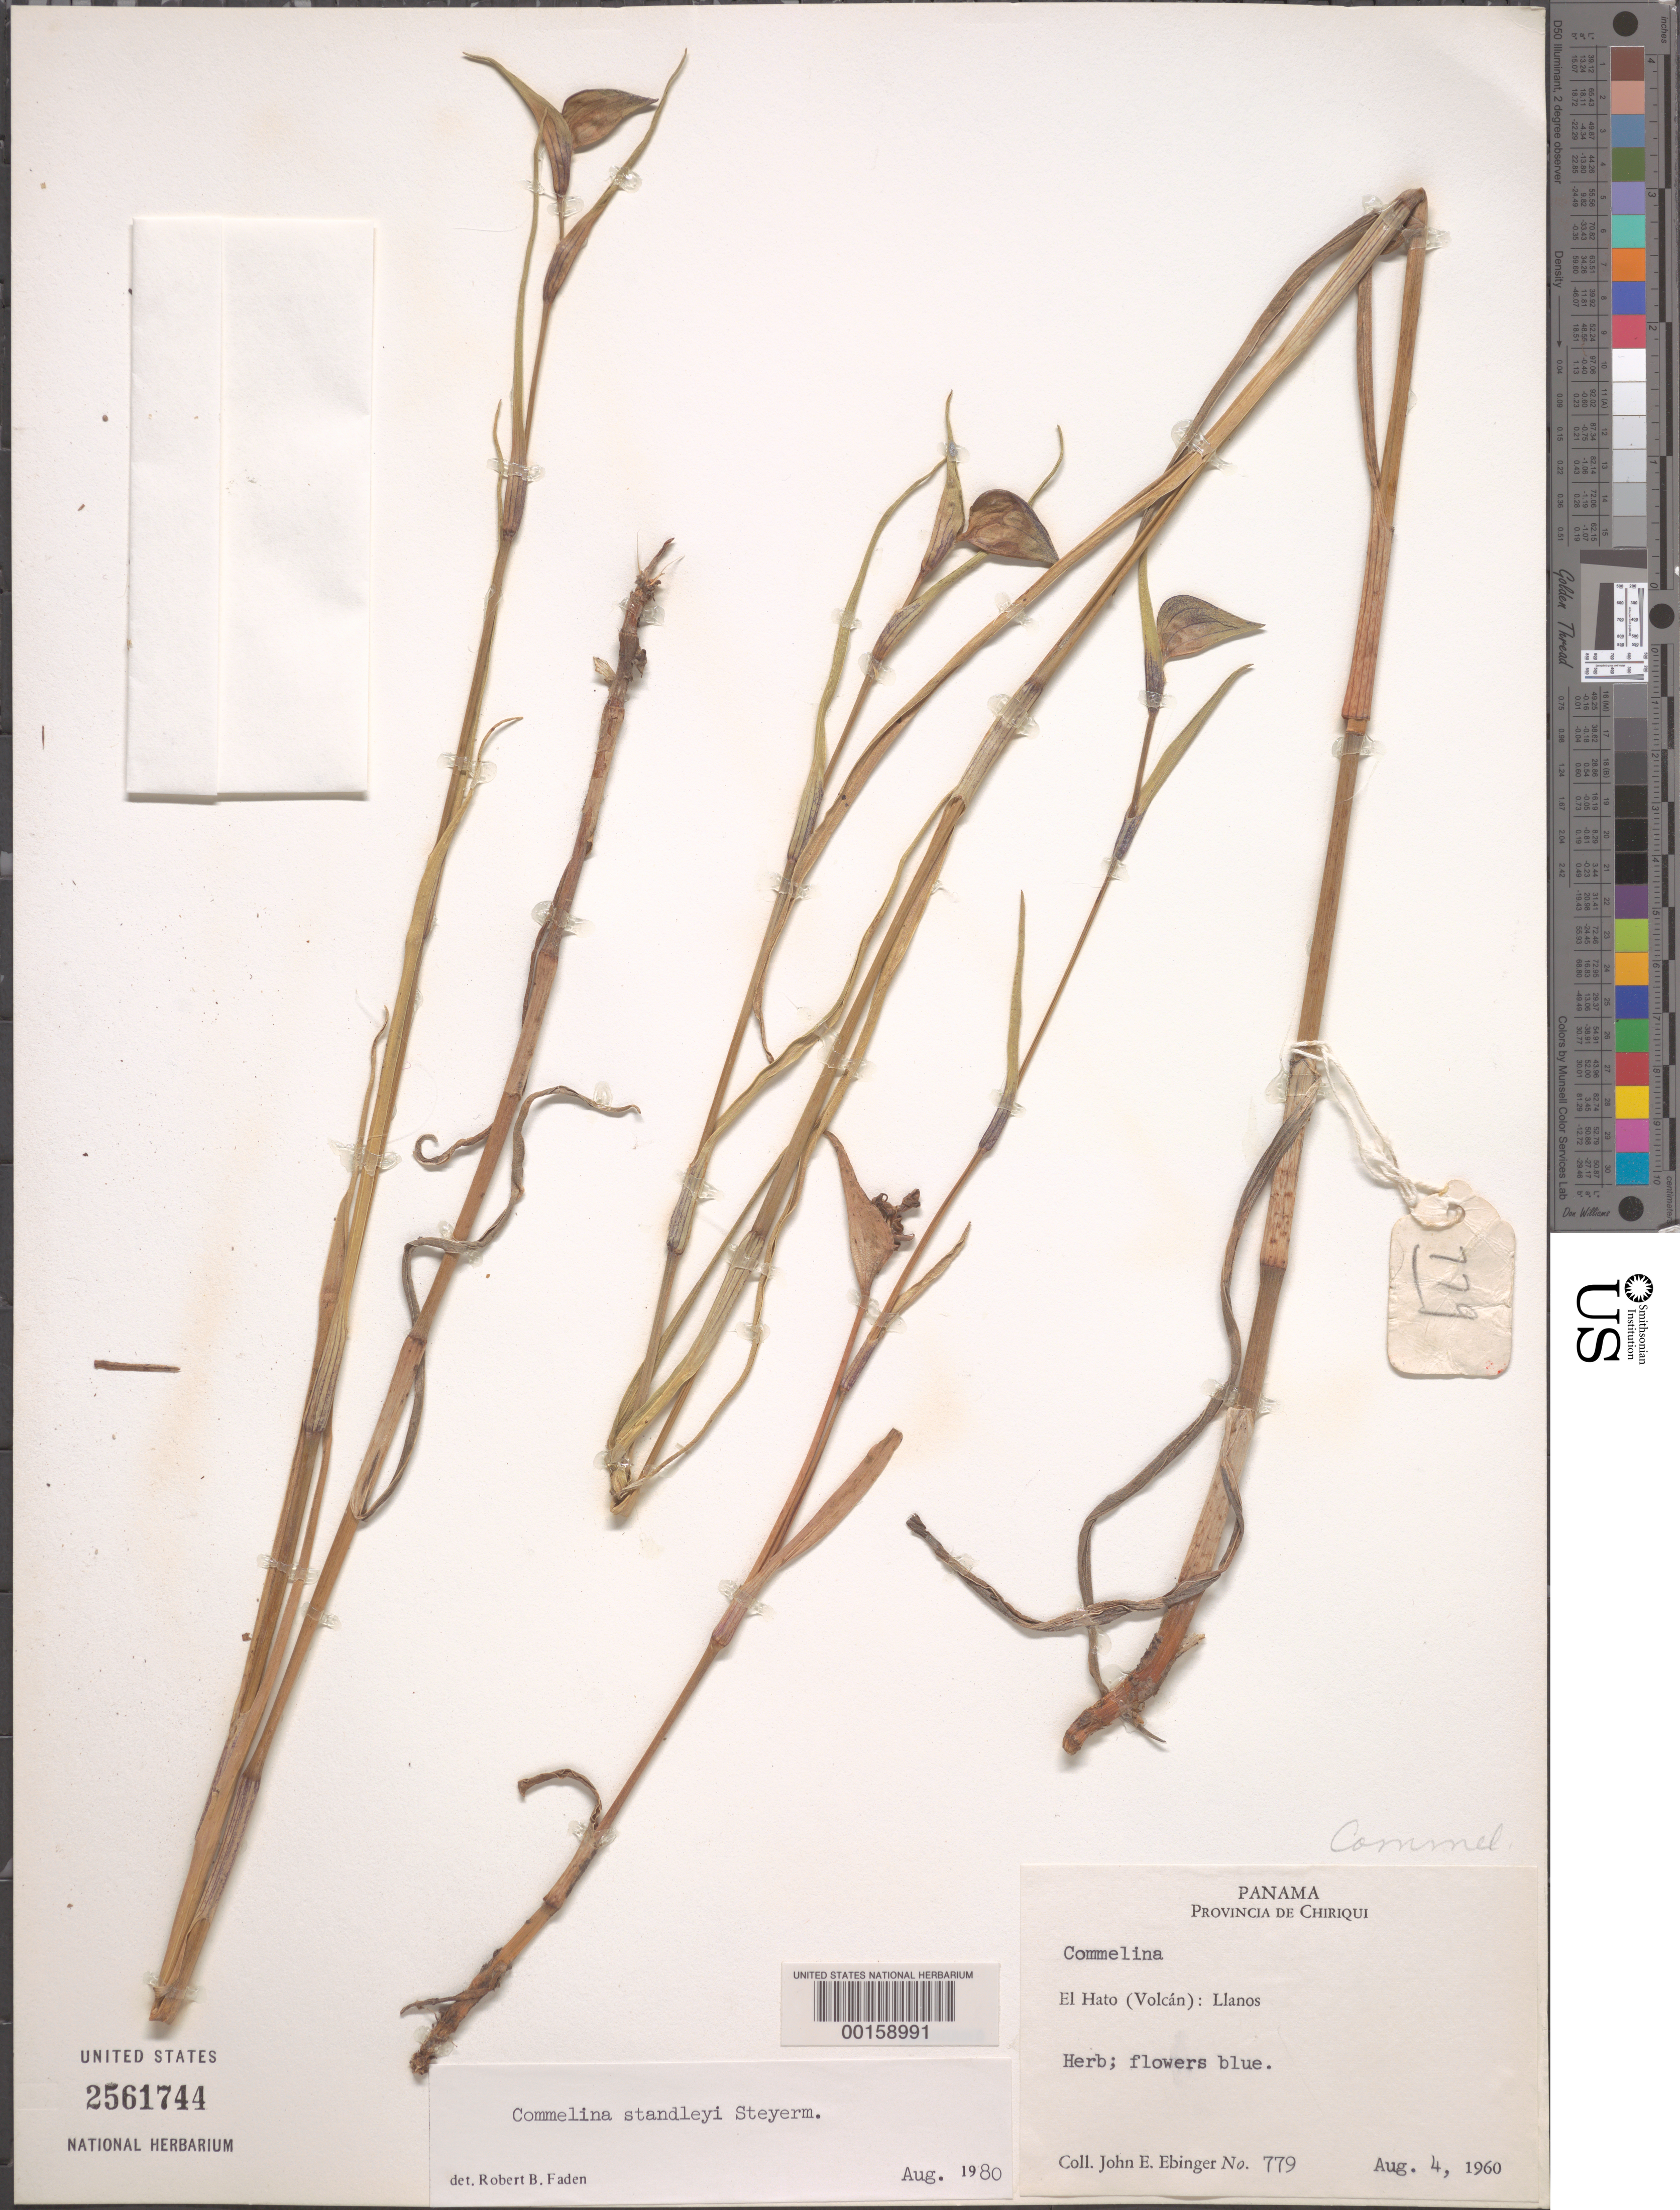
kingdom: Plantae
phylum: Tracheophyta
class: Liliopsida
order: Commelinales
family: Commelinaceae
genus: Commelina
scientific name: Commelina standleyi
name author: Steyerm.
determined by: Faden, Robert B., (US), Smithsonian Institution - National Museum of Natural History (UNITED STATES)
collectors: J. Ebinger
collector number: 779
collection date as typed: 04 Aug 1960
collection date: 1960-08-04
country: Panama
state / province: Chiriquí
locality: El Hato (Volcano); Llanos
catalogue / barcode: US 2561744